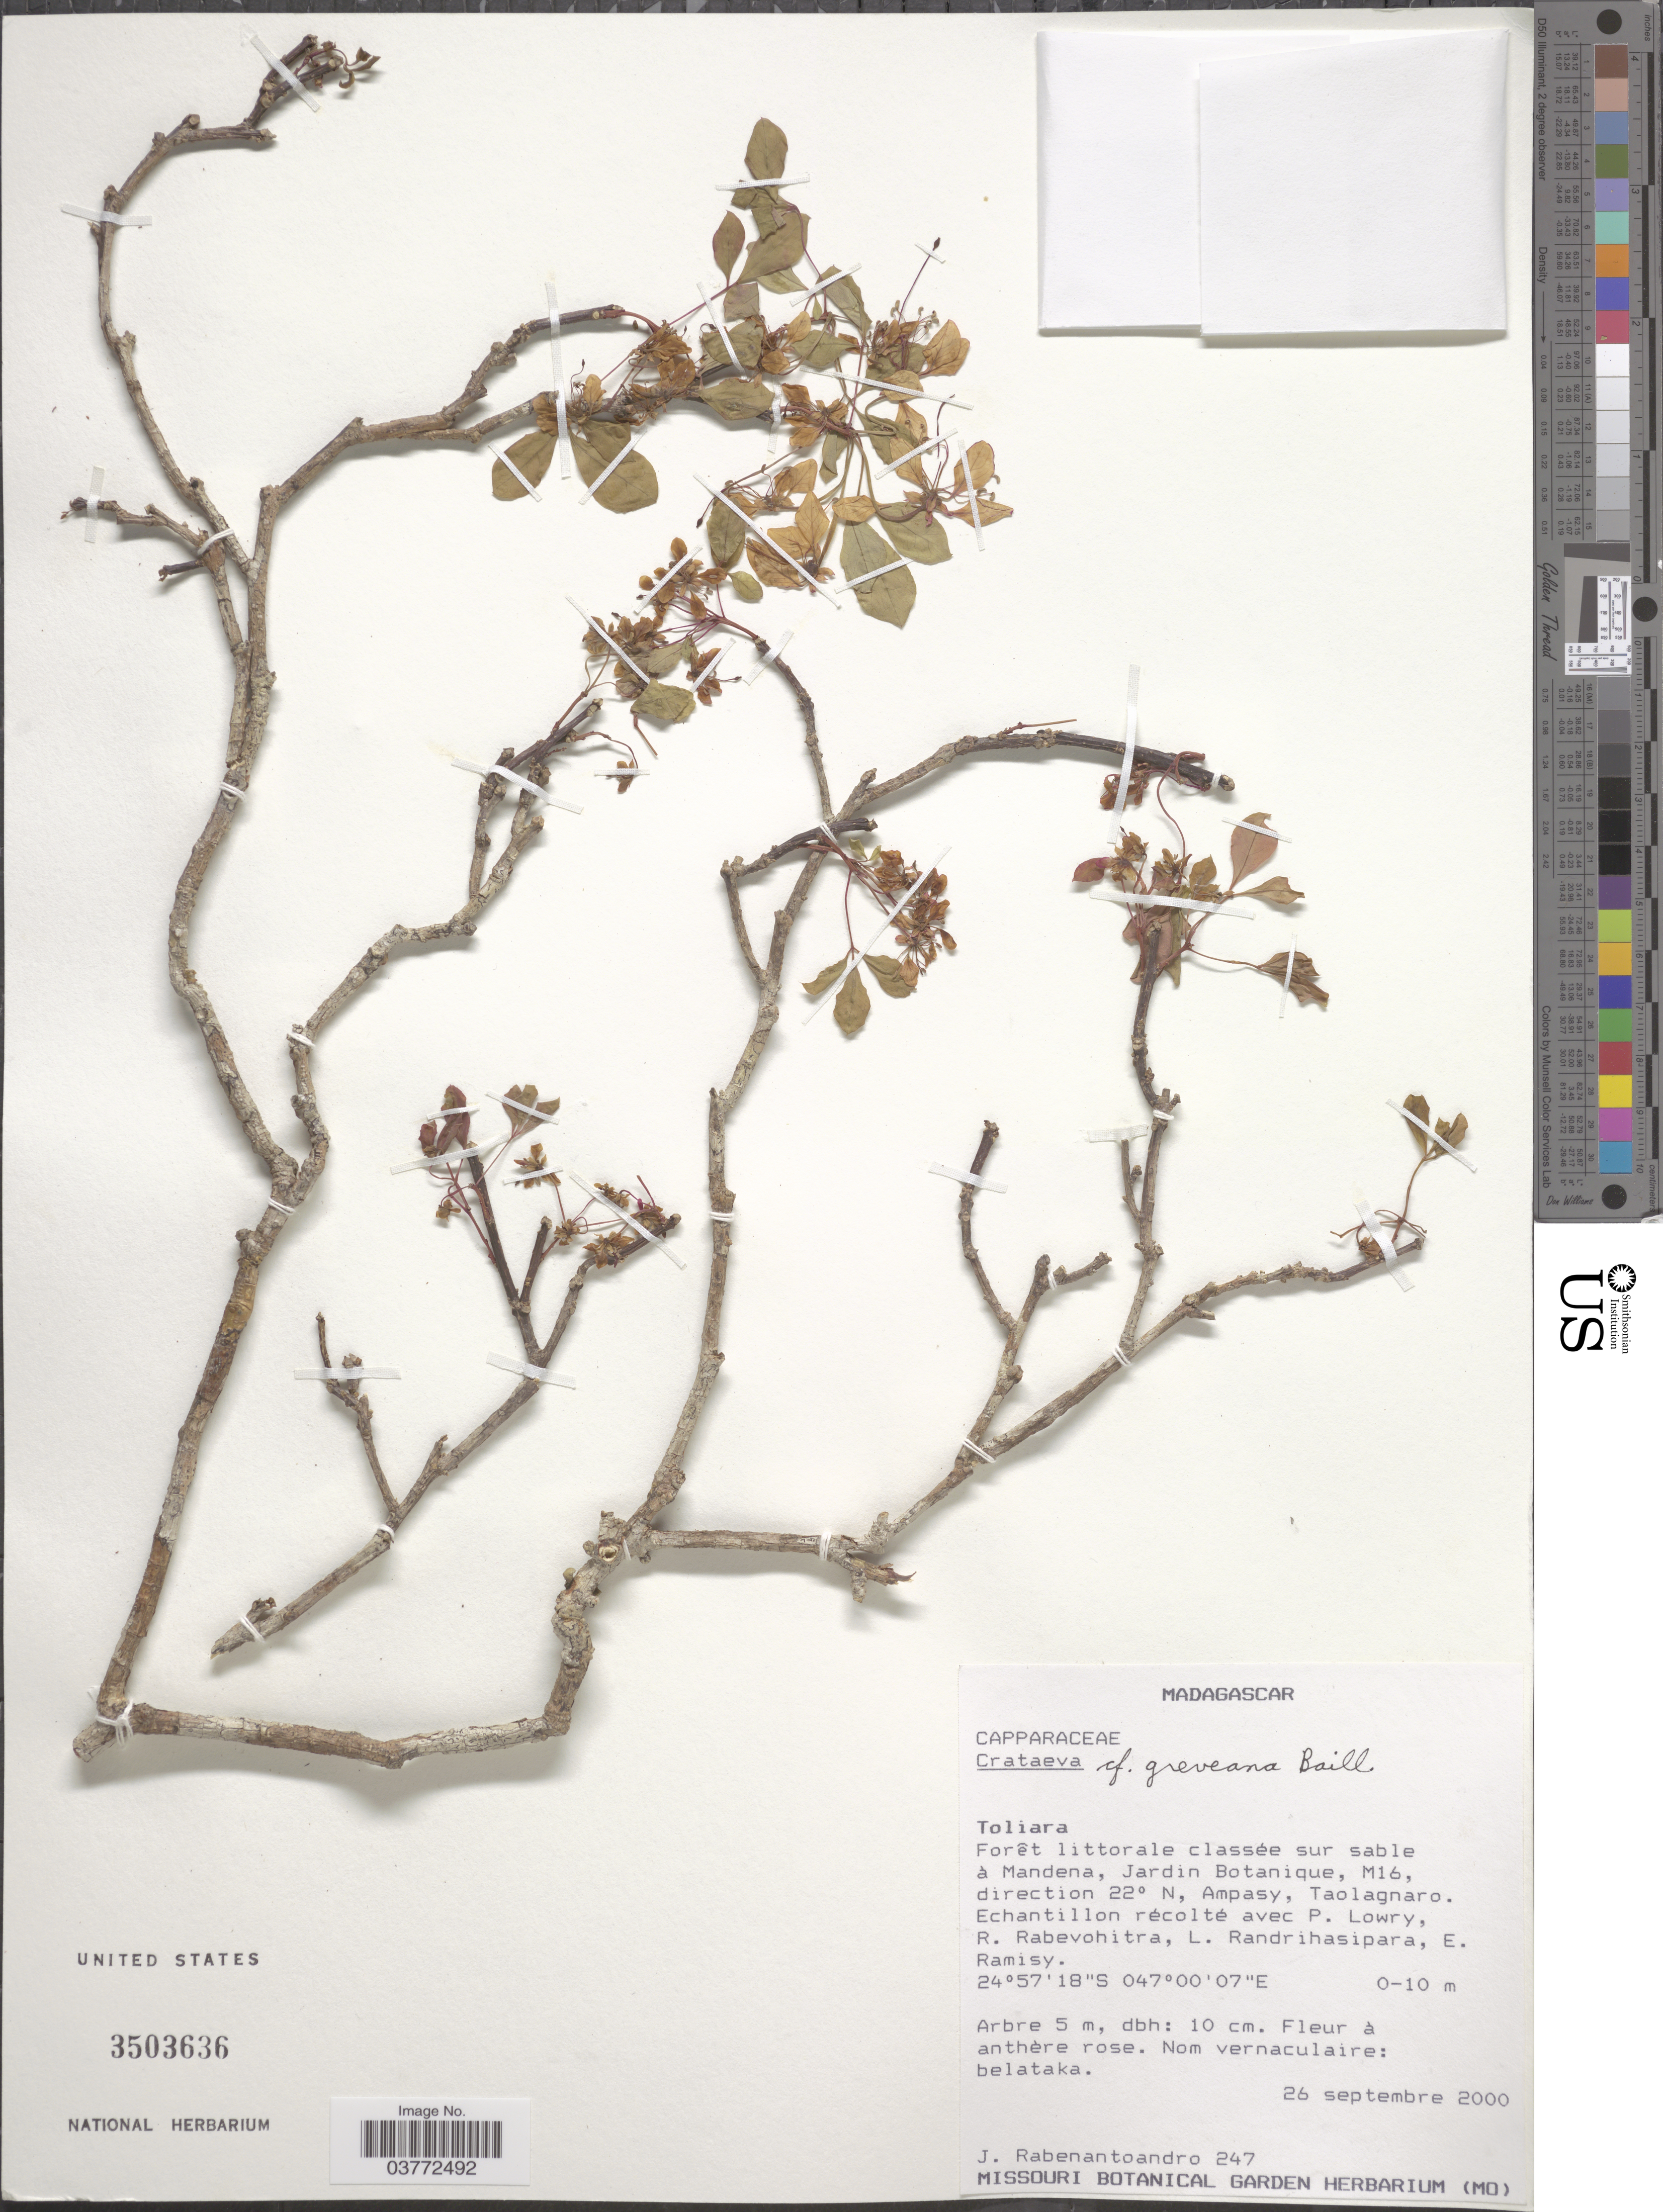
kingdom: Plantae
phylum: Tracheophyta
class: Magnoliopsida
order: Brassicales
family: Capparaceae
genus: Crateva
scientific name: Crateva greveana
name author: Baill.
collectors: J. Rabenantoandro, P. Lowry, R. Rabevohitra, L. Randrihasipara & E. Ramisy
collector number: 247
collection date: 2000-09-26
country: Madagascar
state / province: Anosy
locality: Forêt littorale classée sur sable à Mandena, Jardin Botanique, M16, direction 22°N, Ampasy, Taolagnaro.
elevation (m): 0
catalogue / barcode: US 3503636